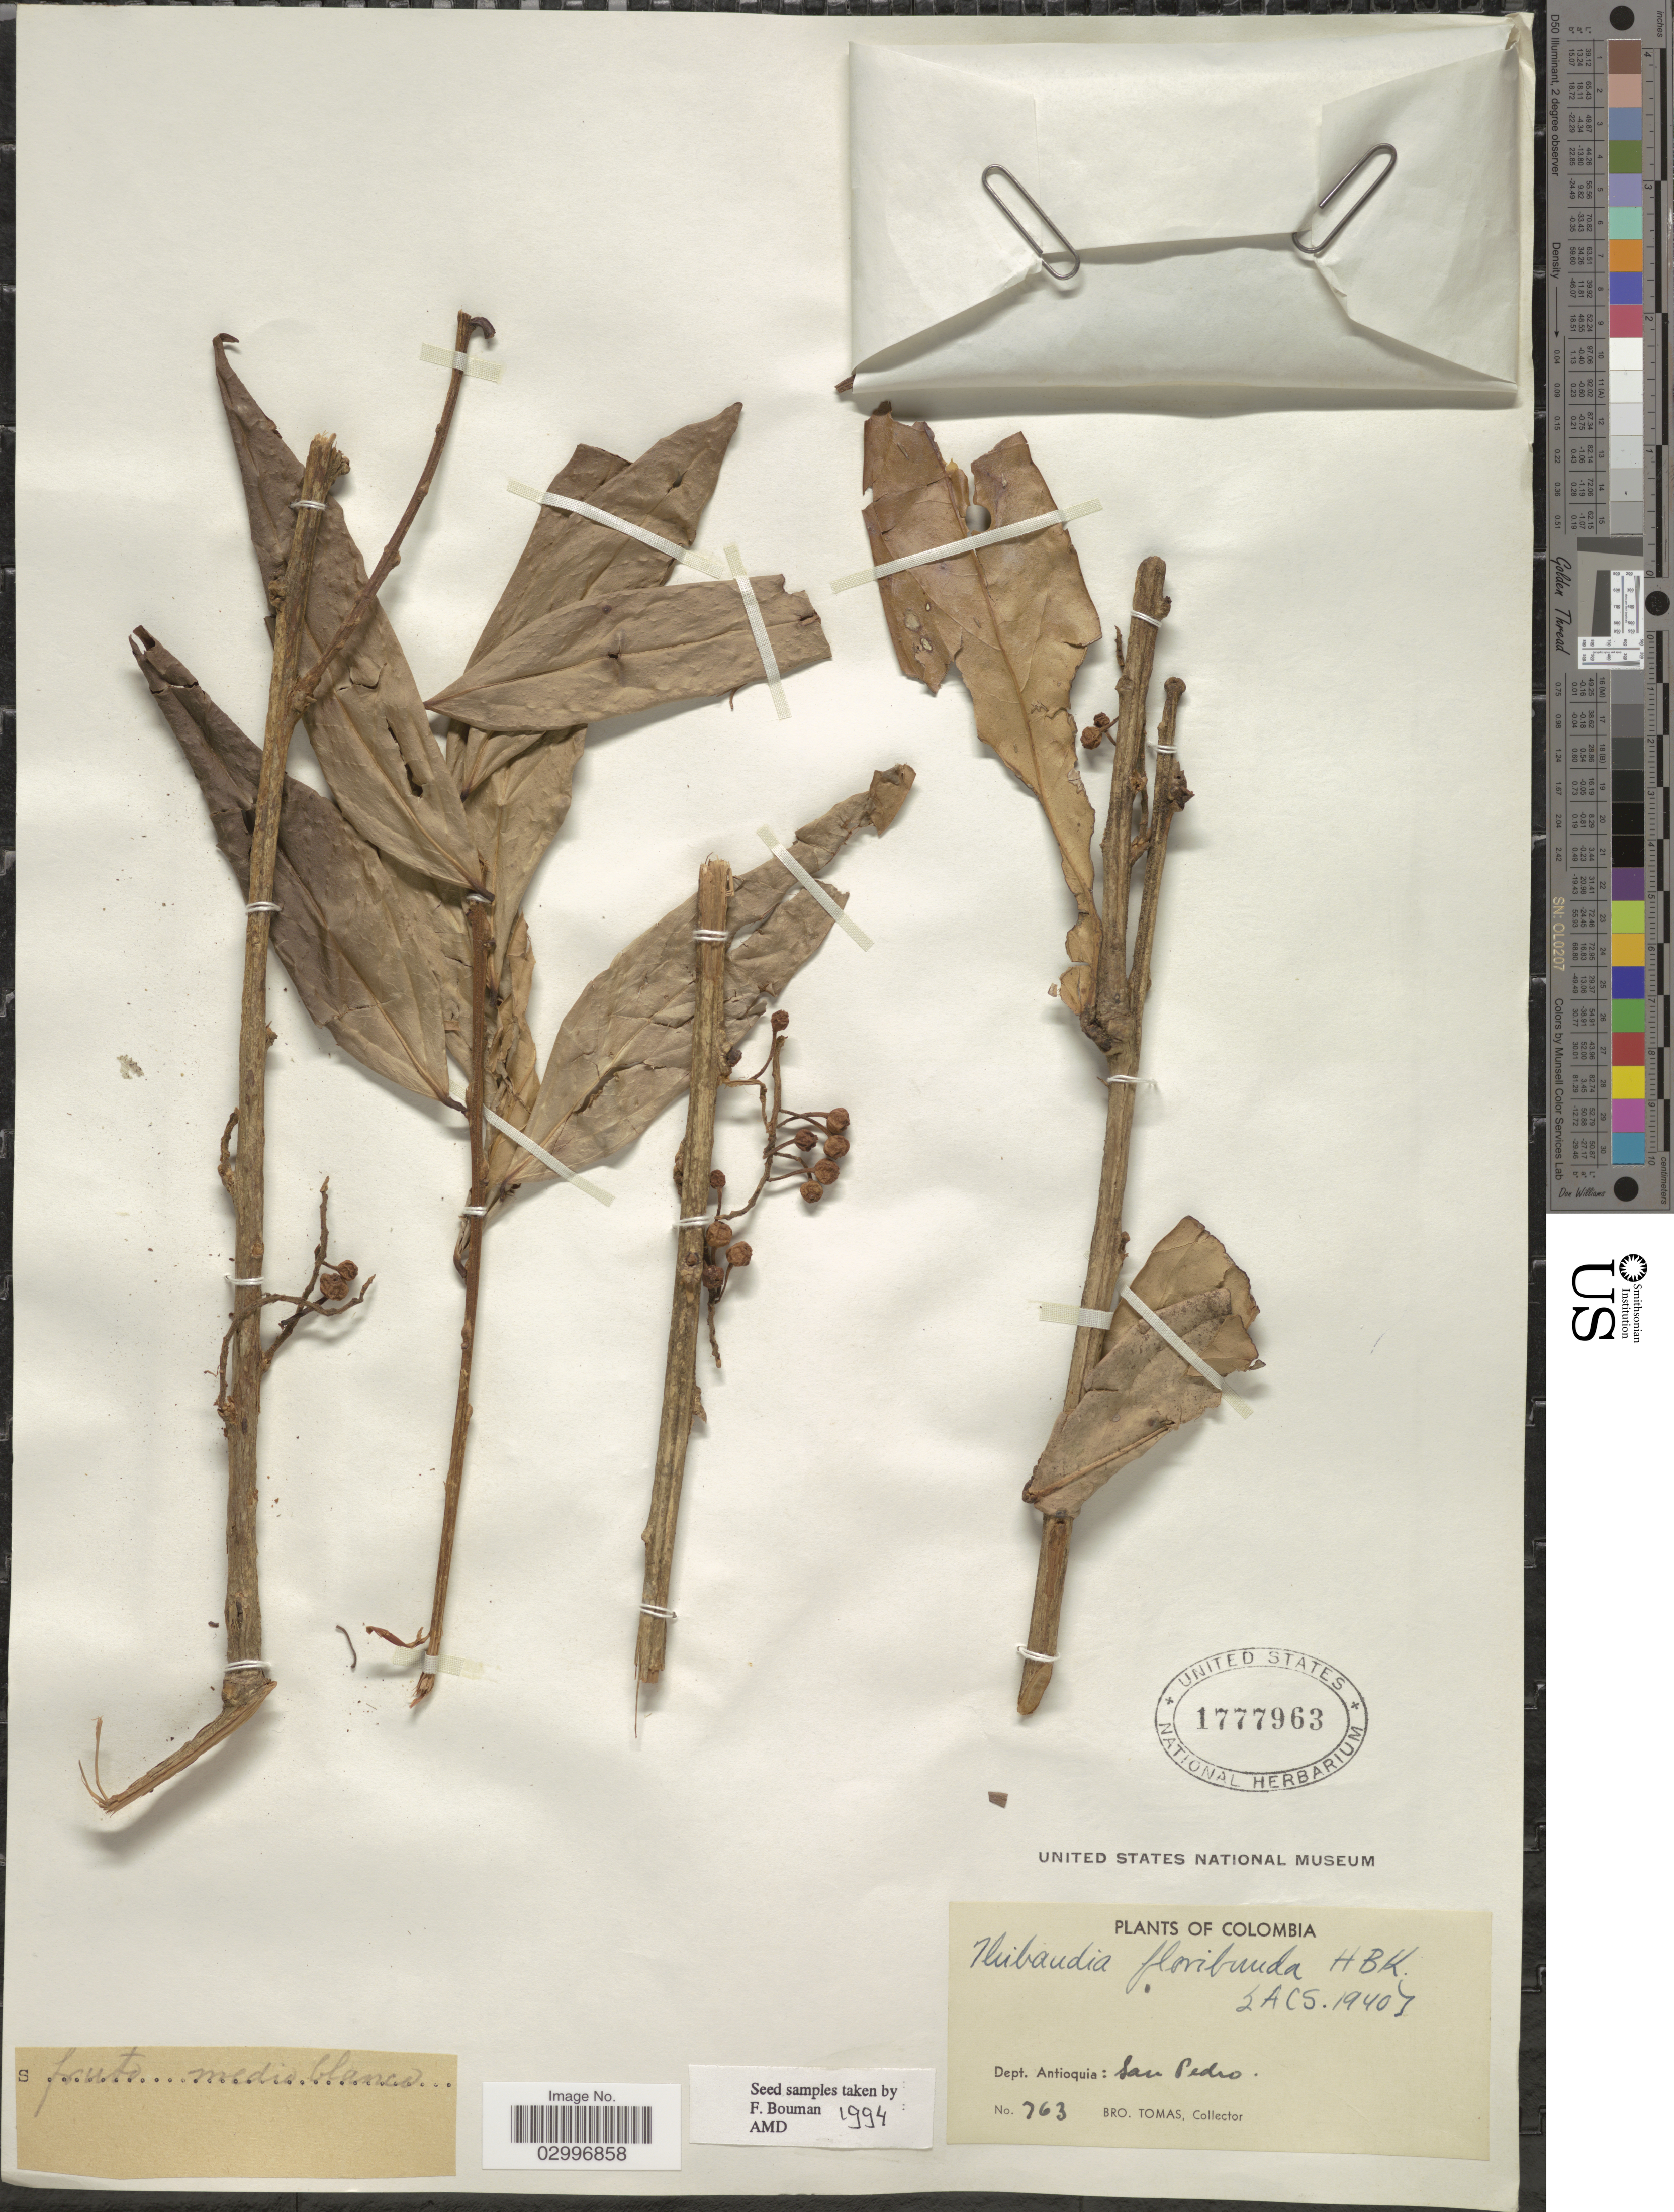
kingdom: Plantae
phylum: Tracheophyta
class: Magnoliopsida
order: Ericales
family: Ericaceae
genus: Thibaudia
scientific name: Thibaudia floribunda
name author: Kunth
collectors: B. Tomas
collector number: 763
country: Colombia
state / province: Antioquia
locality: Dept. Antioquia: San Pedro.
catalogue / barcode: US 1777963